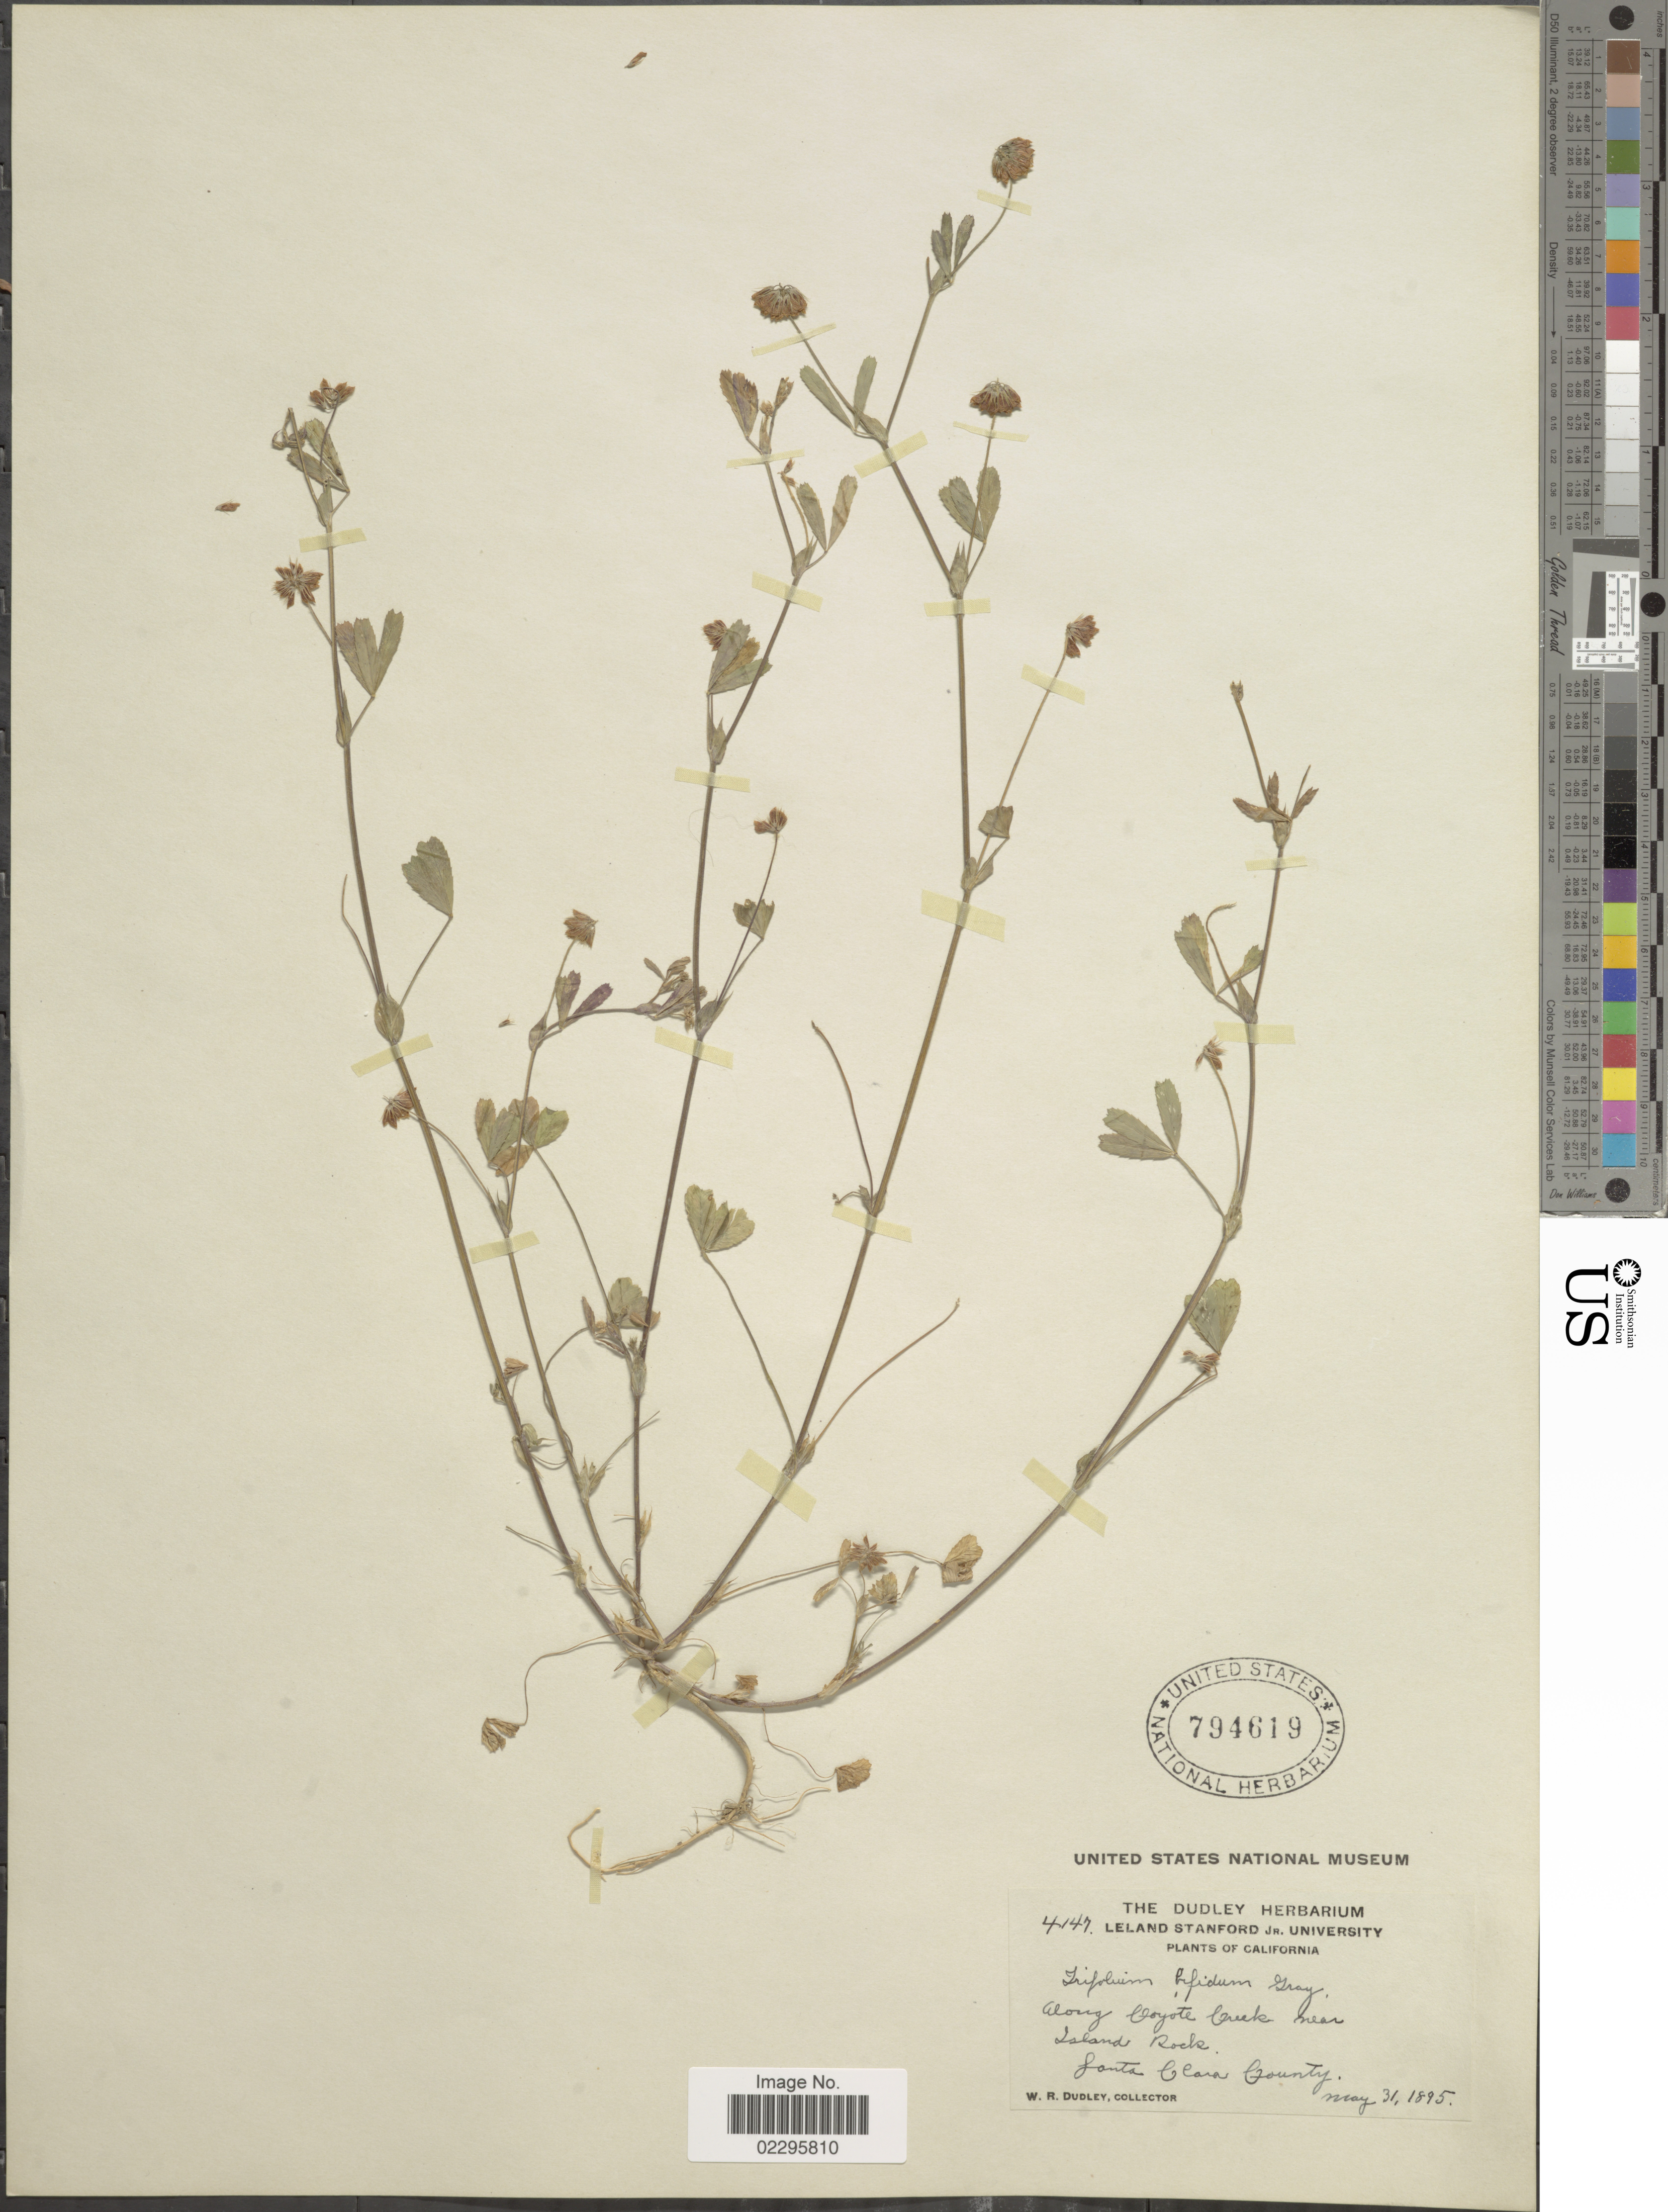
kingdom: Plantae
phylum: Tracheophyta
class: Magnoliopsida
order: Fabales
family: Fabaceae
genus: Trifolium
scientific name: Trifolium bifidum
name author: A. Gray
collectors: W. Dudley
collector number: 4147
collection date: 1895-05-31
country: United States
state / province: California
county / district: Santa Clara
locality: Along Coyote Creek River, Island Rock, Santa Clara County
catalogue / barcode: US 794619